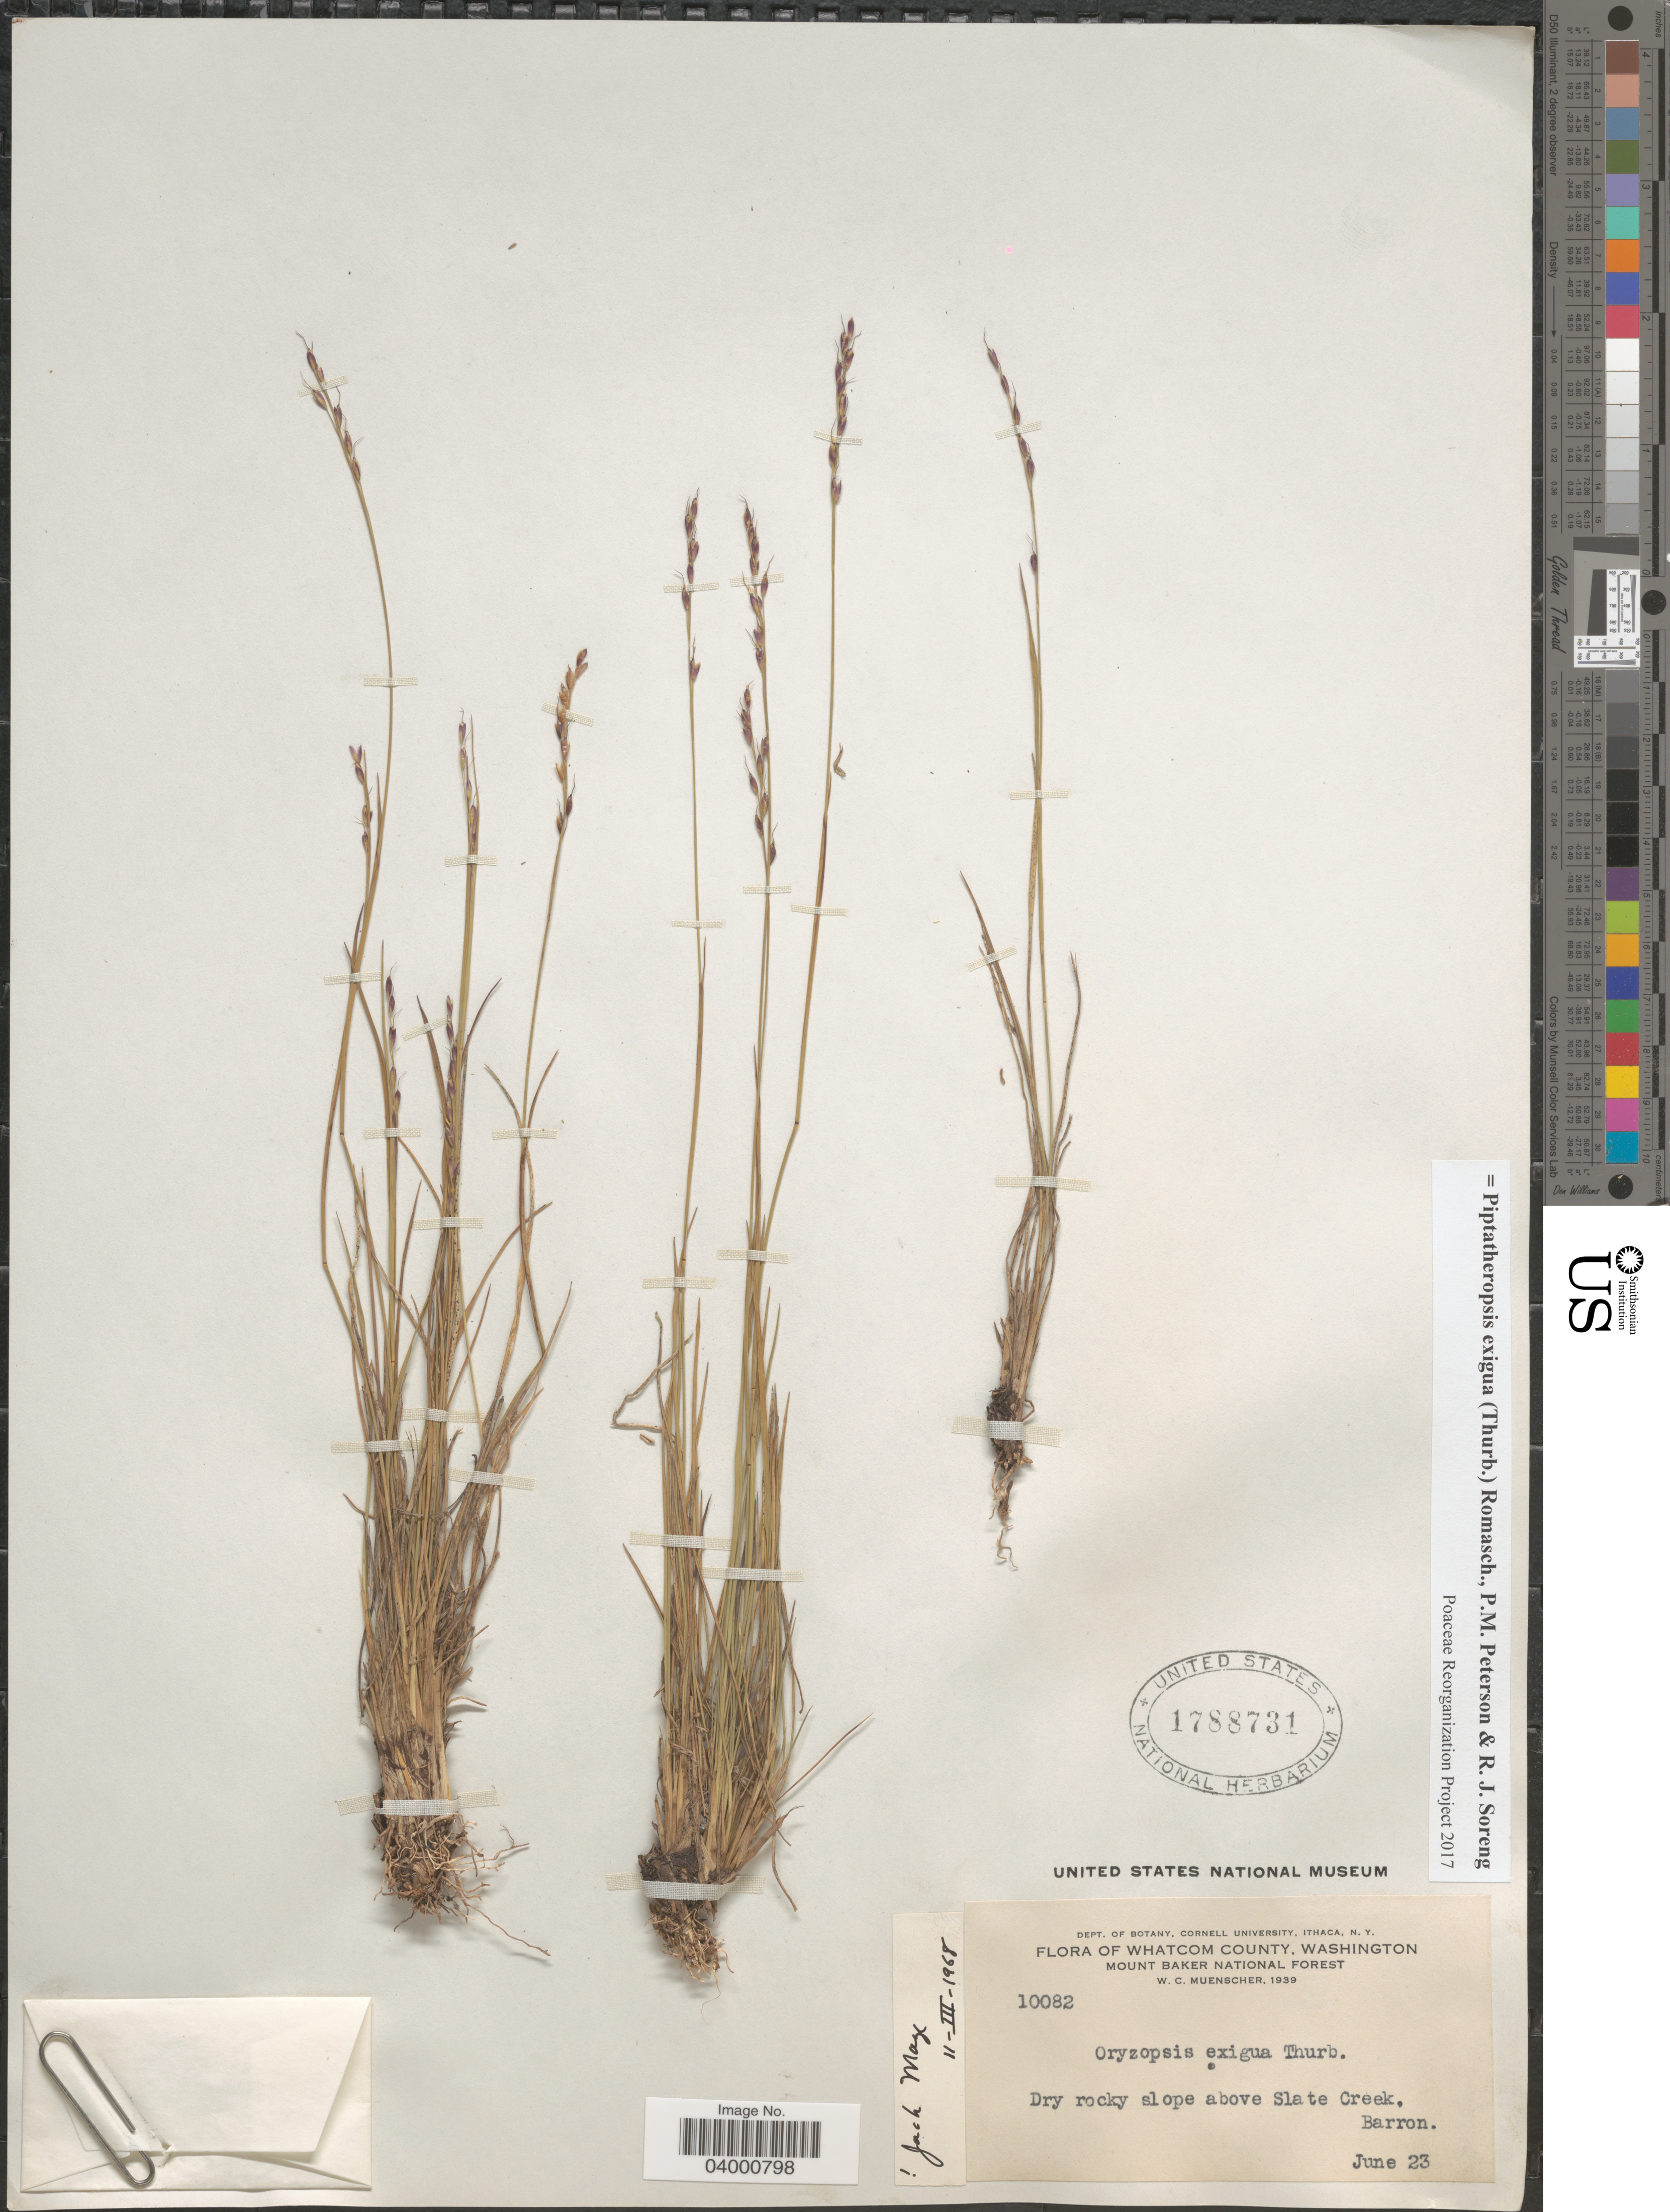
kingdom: Plantae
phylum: Tracheophyta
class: Liliopsida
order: Poales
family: Poaceae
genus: Piptatheropsis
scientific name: Piptatheropsis exigua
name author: (Thurb.) Romasch. et al.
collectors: W. Muenscher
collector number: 10082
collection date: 1939-06-23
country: United States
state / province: Washington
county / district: Whatcom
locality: Whatcom County. Mount Baker National Forest. Dry rocky slope above Slate Creek, Barron.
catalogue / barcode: US 1788731